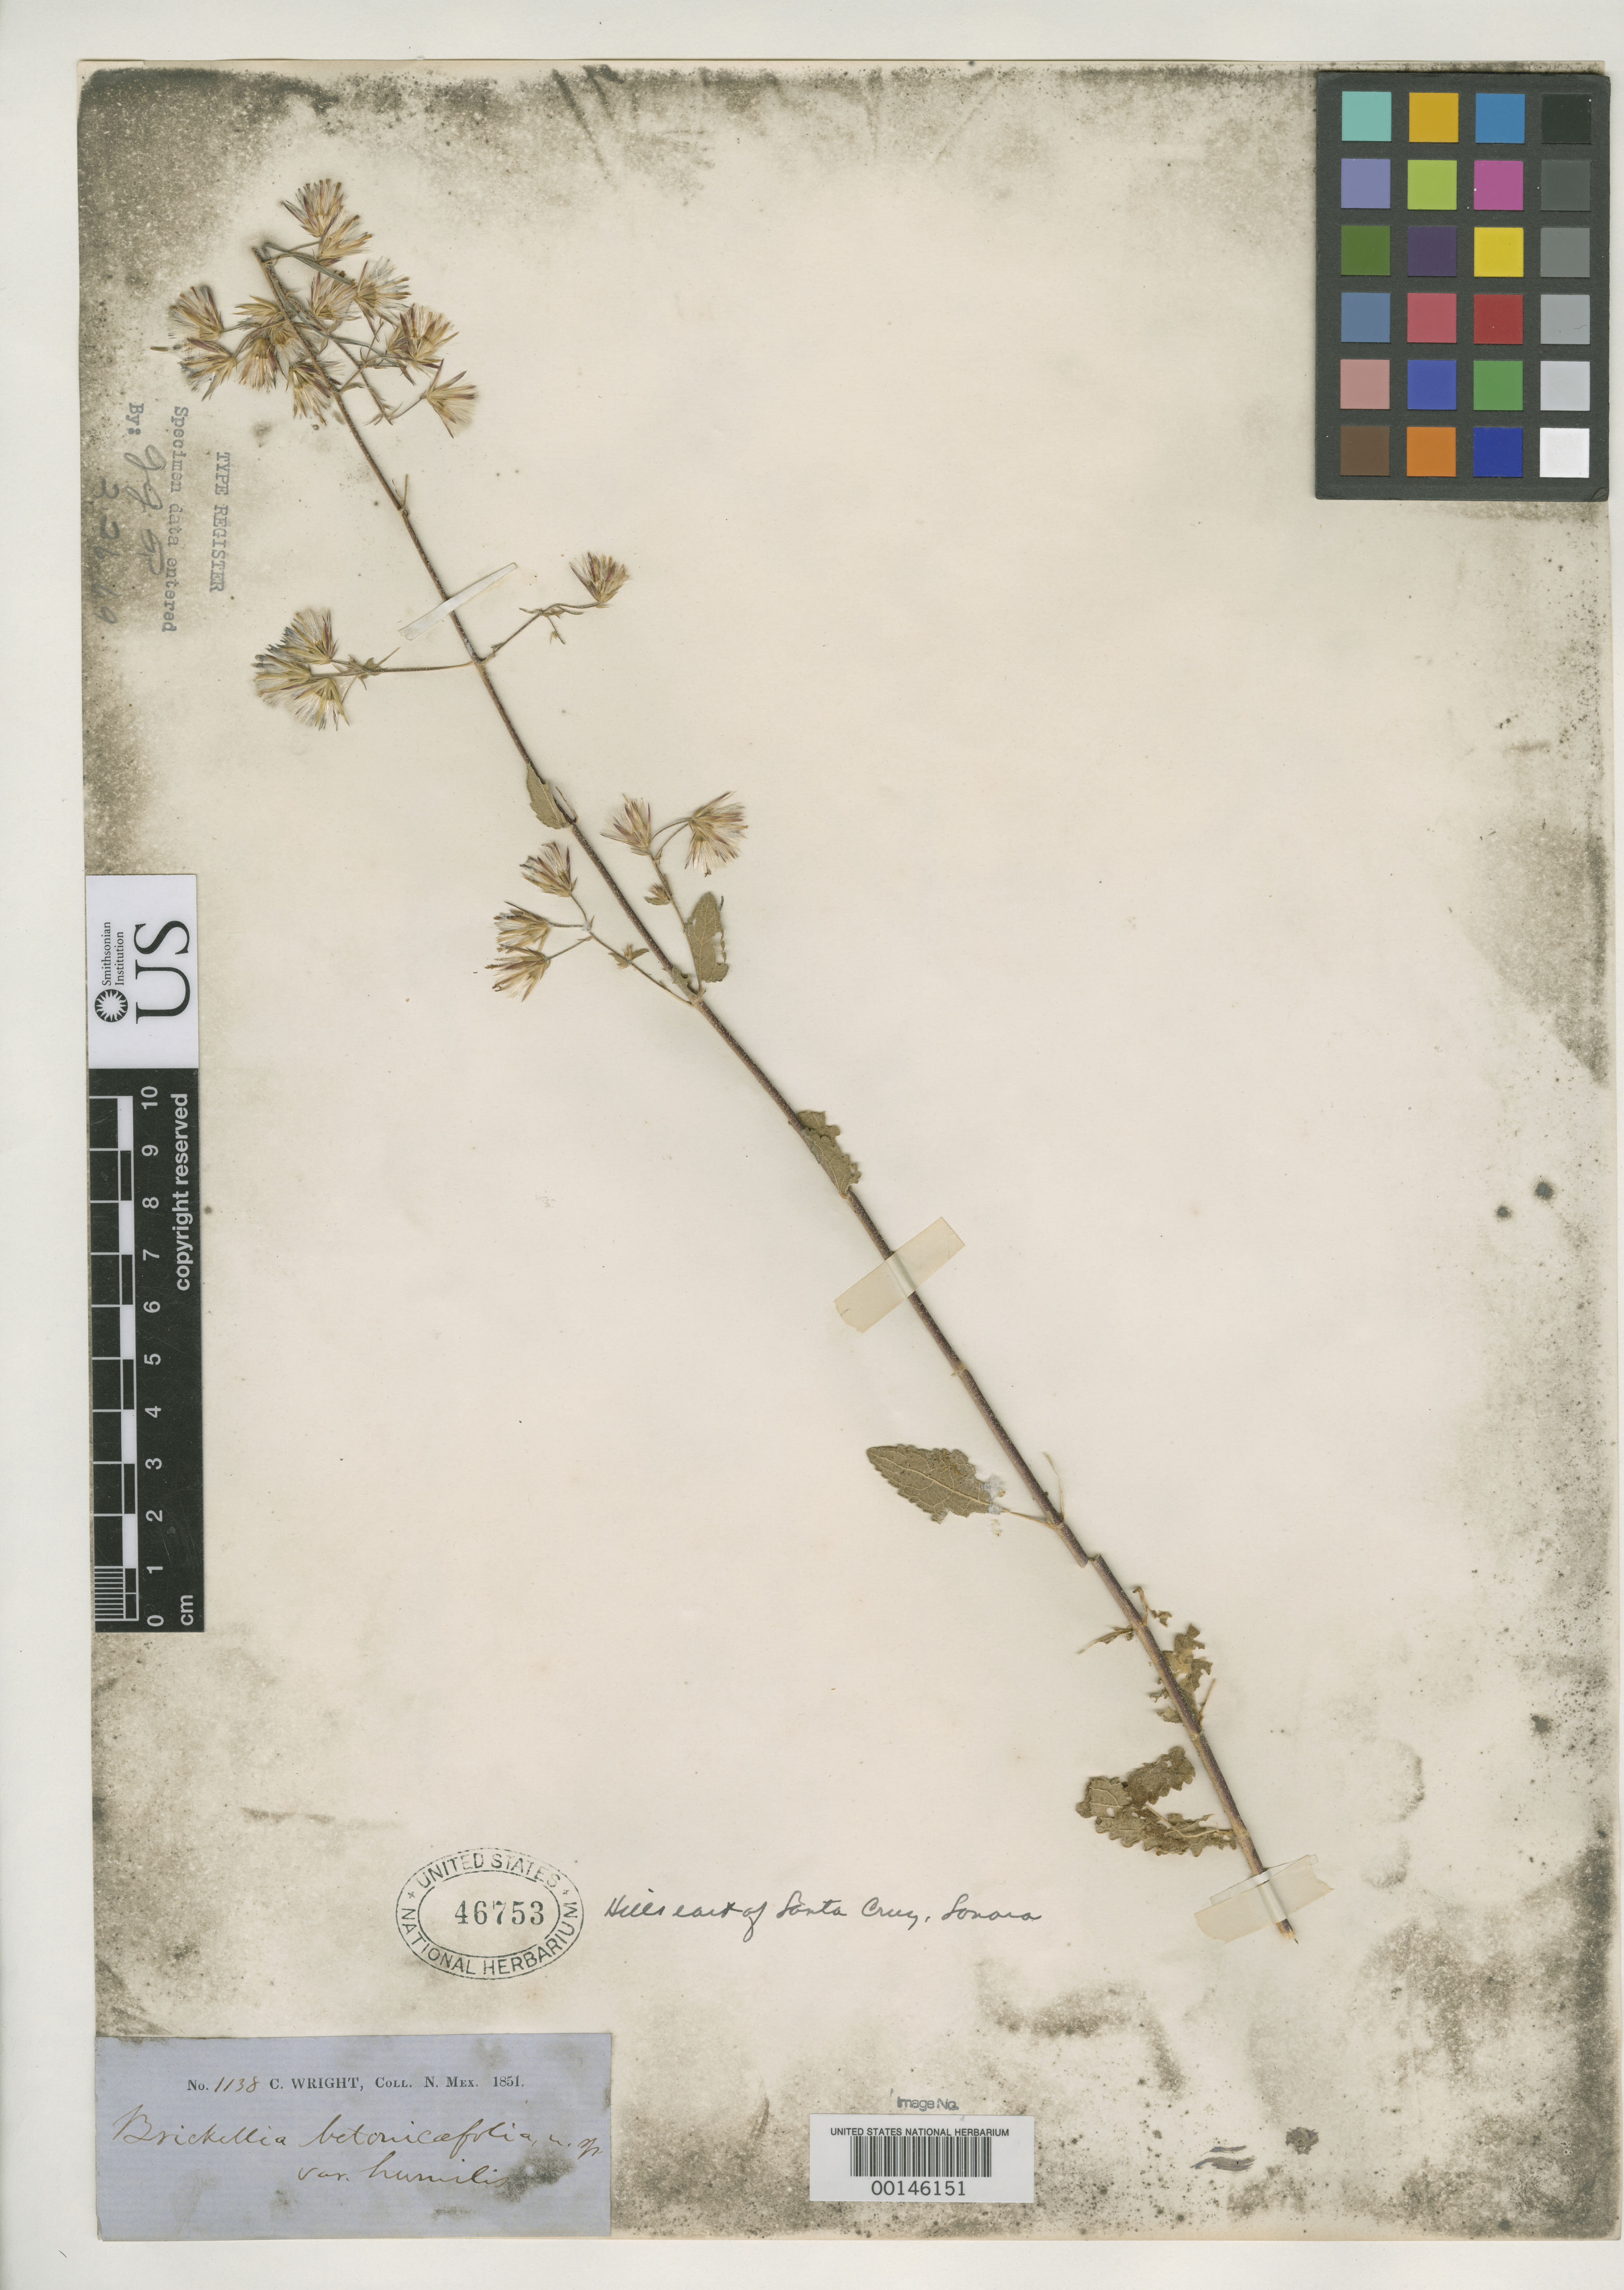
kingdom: Plantae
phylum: Tracheophyta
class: Magnoliopsida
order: Asterales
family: Asteraceae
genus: Brickellia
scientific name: Brickellia betonicifolia var. humilis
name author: A. Gray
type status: Type Collection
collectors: C. Wright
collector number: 1138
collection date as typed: Sep 1851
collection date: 1851-09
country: Mexico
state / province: Sonora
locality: Santa Cruz.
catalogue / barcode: US 46753